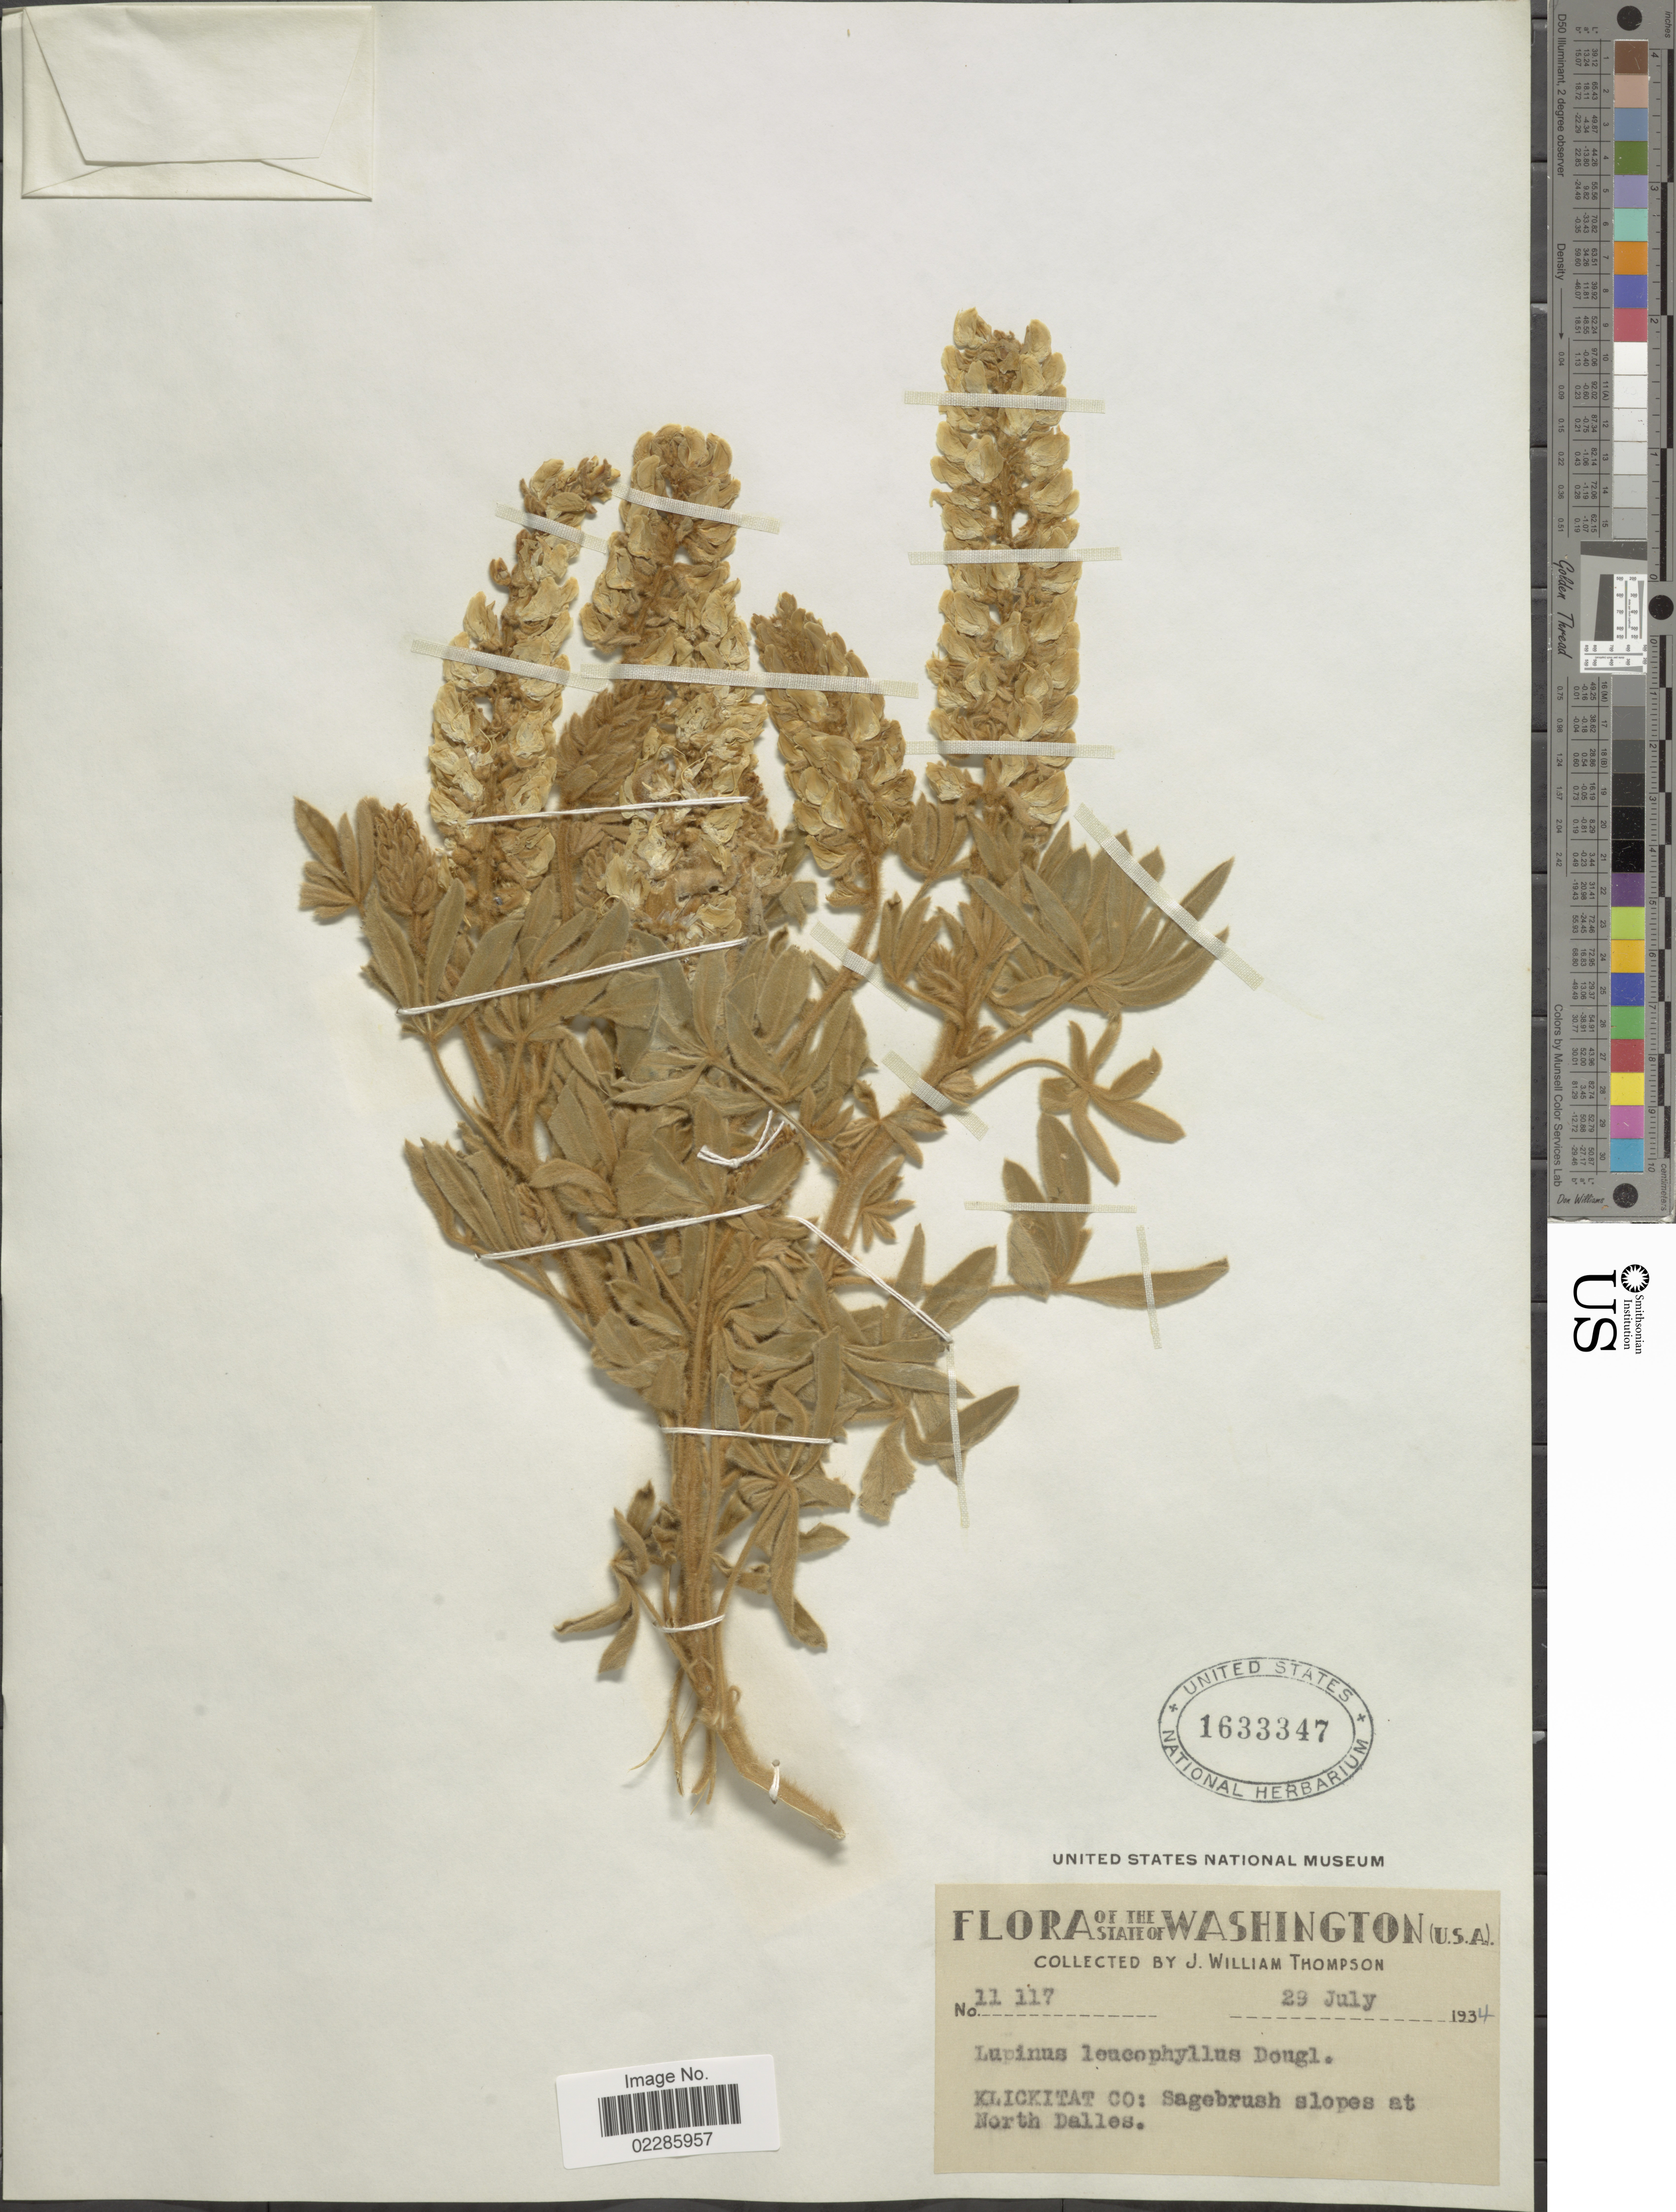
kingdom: Plantae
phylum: Tracheophyta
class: Magnoliopsida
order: Fabales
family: Fabaceae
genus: Lupinus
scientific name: Lupinus leucophyllus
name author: Douglas ex Lindl.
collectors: J. W. Thompson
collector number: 11117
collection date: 1934-07-29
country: United States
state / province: Washington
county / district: Klickitat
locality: Klickitat Co: Sagebrush slopes at North Dalles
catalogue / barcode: US 1633347